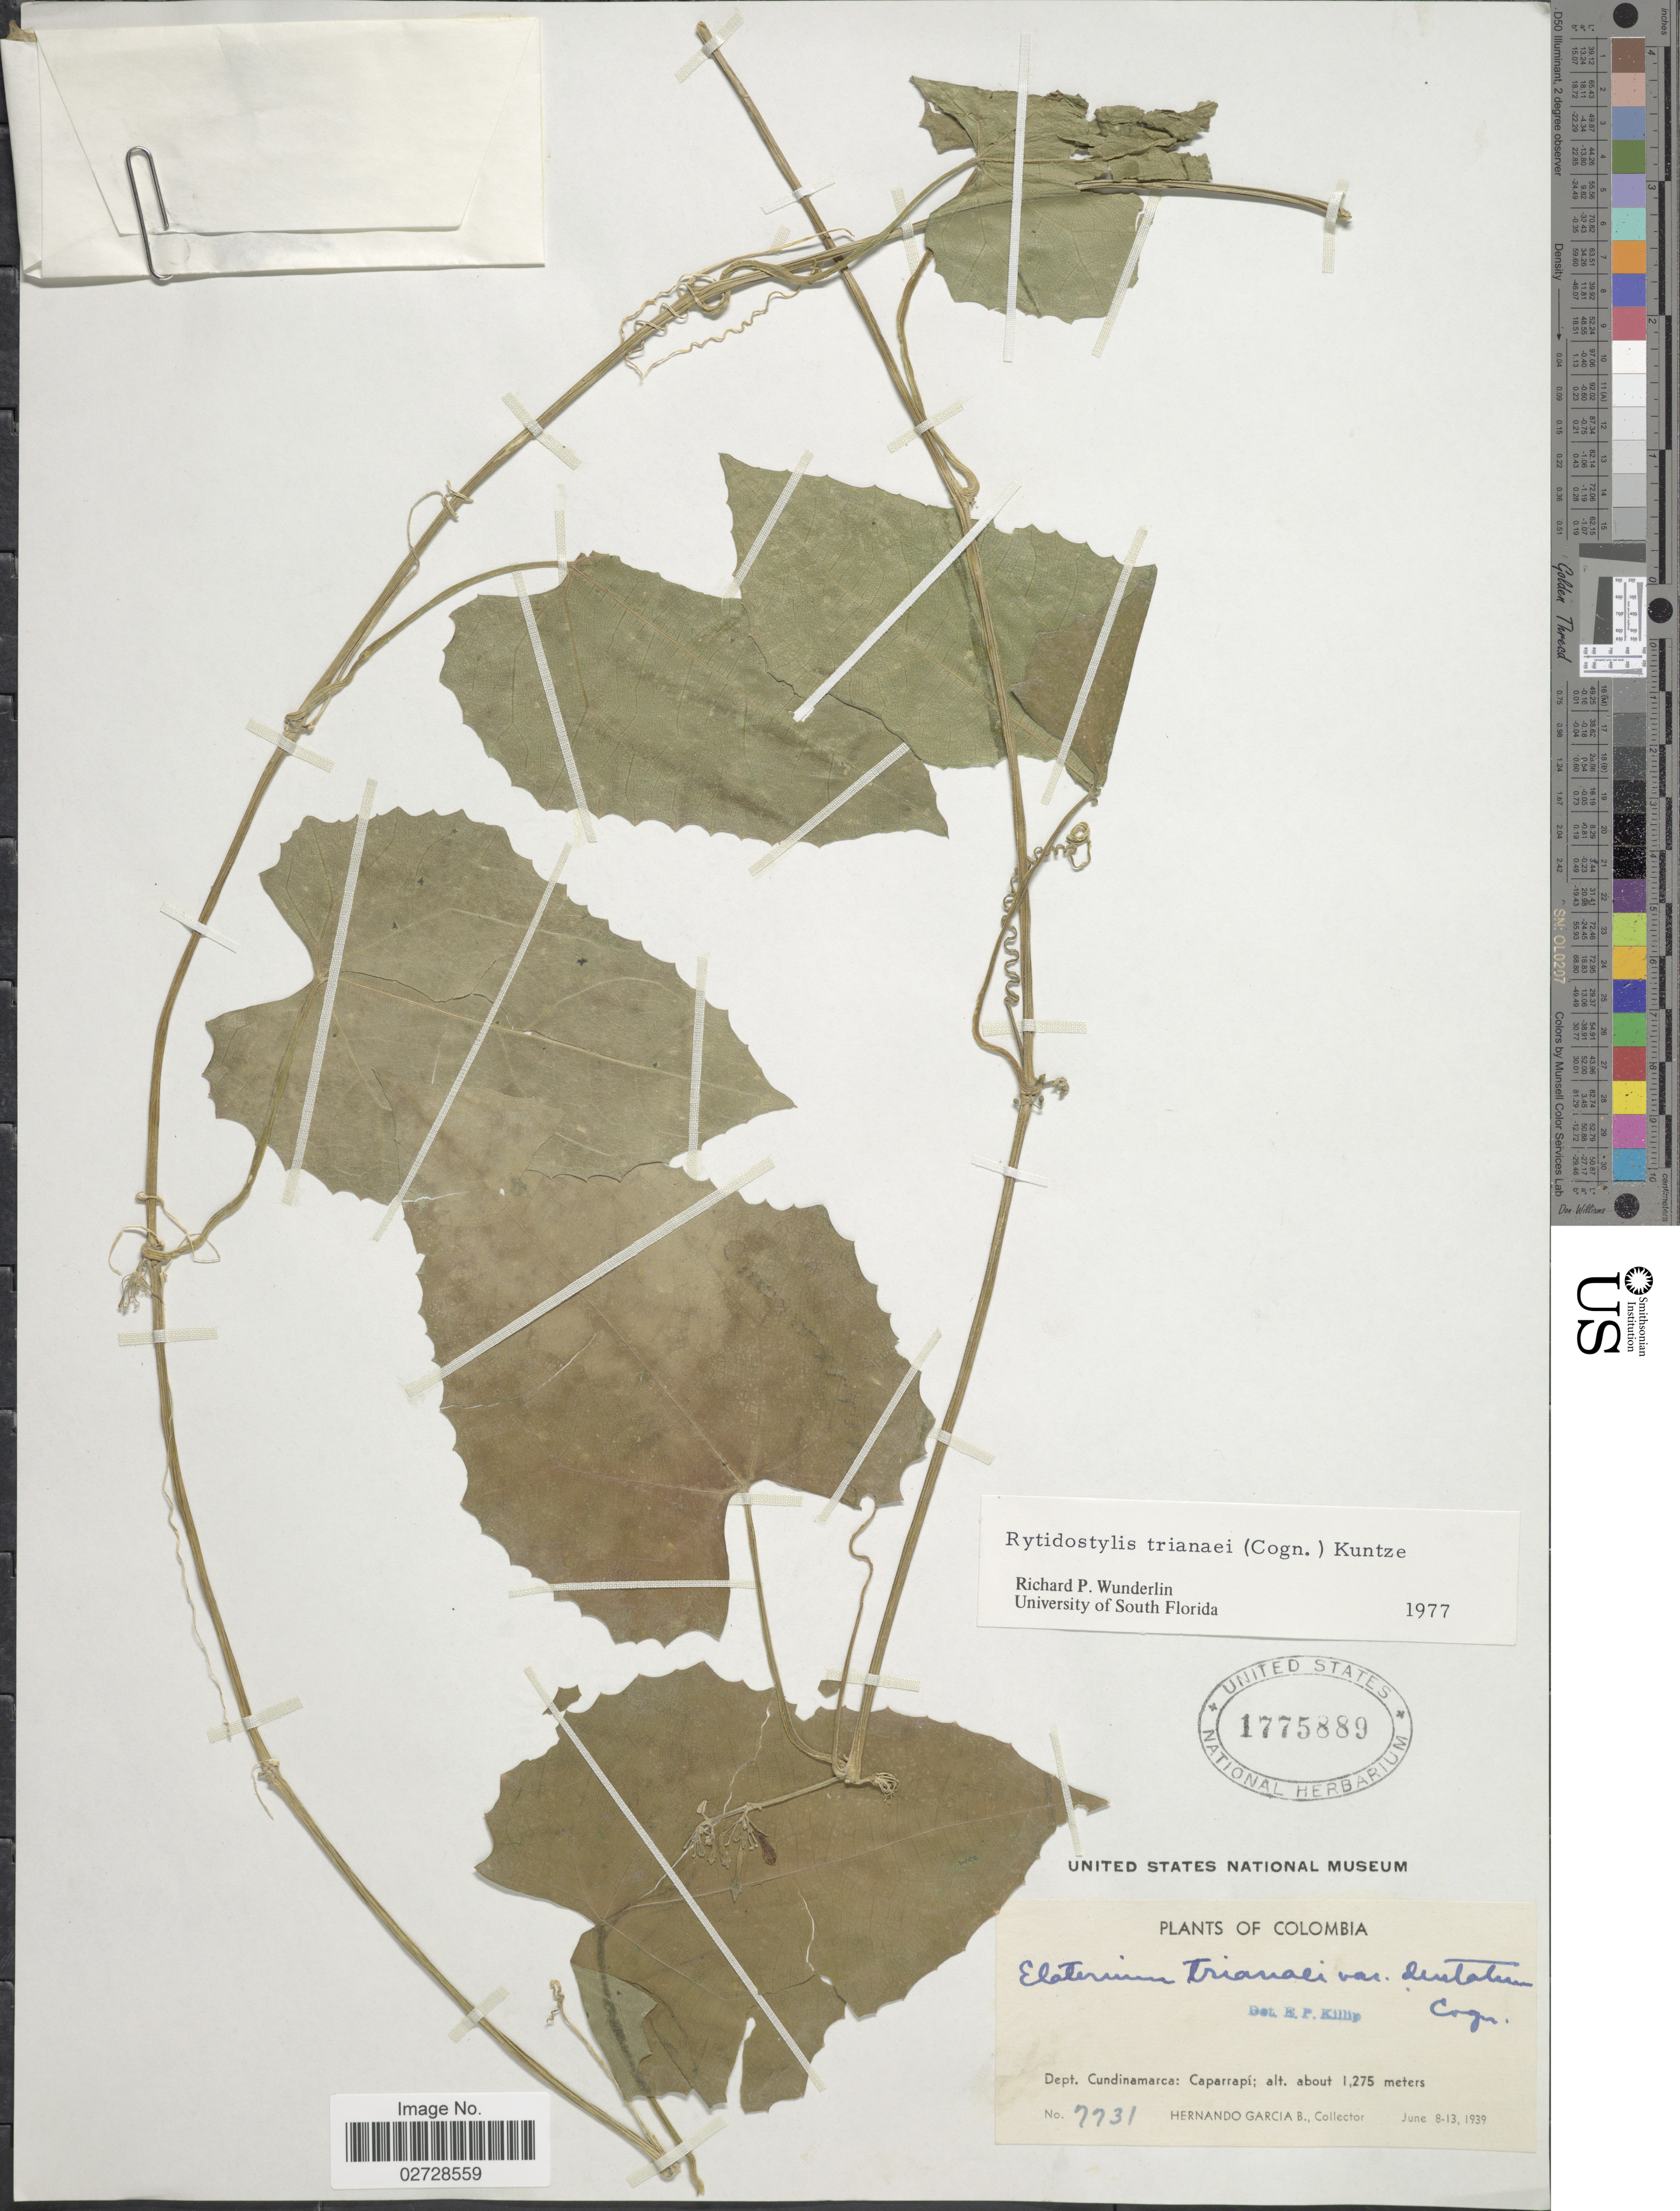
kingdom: Plantae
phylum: Tracheophyta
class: Magnoliopsida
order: Cucurbitales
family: Cucurbitaceae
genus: Cyclanthera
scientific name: Cyclanthera peruana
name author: H. Schaef. & S.S. Renner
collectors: H. García Barriga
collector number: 7731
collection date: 1939-06-08/1939-06-13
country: Colombia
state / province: Cundinamarca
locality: Caparrapi.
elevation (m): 1275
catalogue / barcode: US 1775889